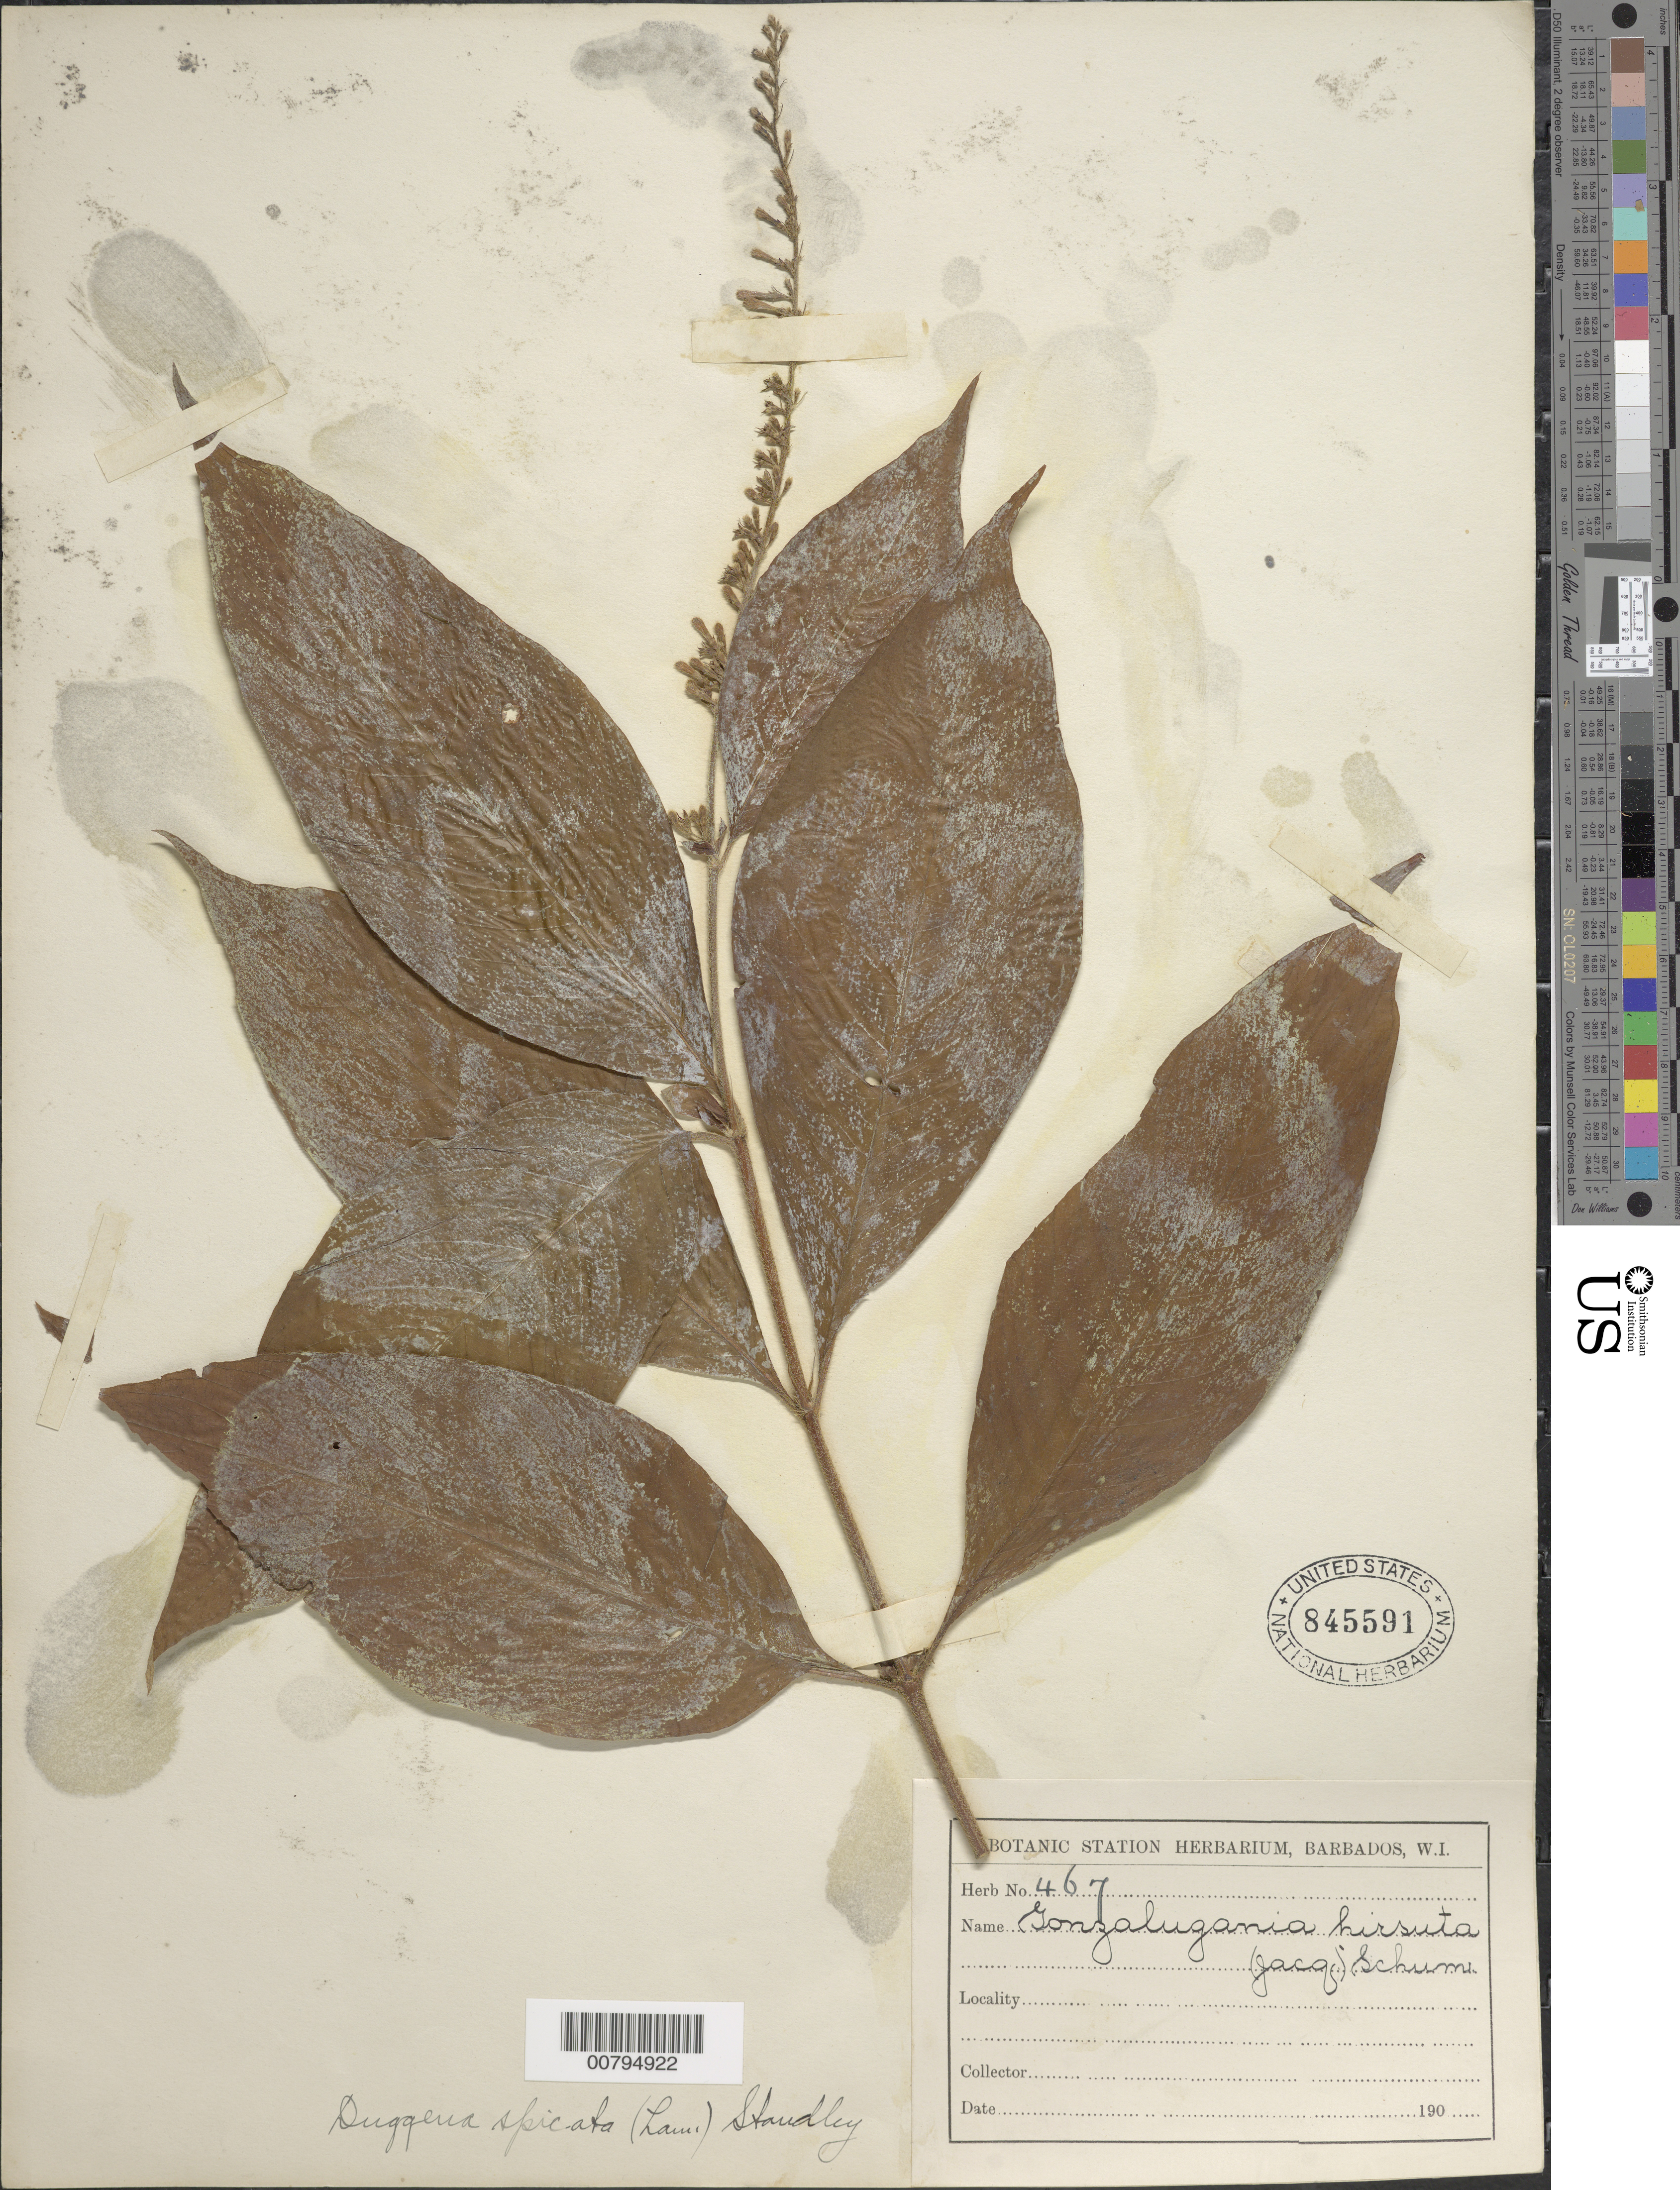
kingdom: Plantae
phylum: Tracheophyta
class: Magnoliopsida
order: Gentianales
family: Rubiaceae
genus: Gonzalagunia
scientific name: Gonzalagunia hirsuta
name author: Schum.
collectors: ex herb. Bot. Sta. Barbados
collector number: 467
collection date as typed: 190-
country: Barbados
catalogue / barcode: US 845591